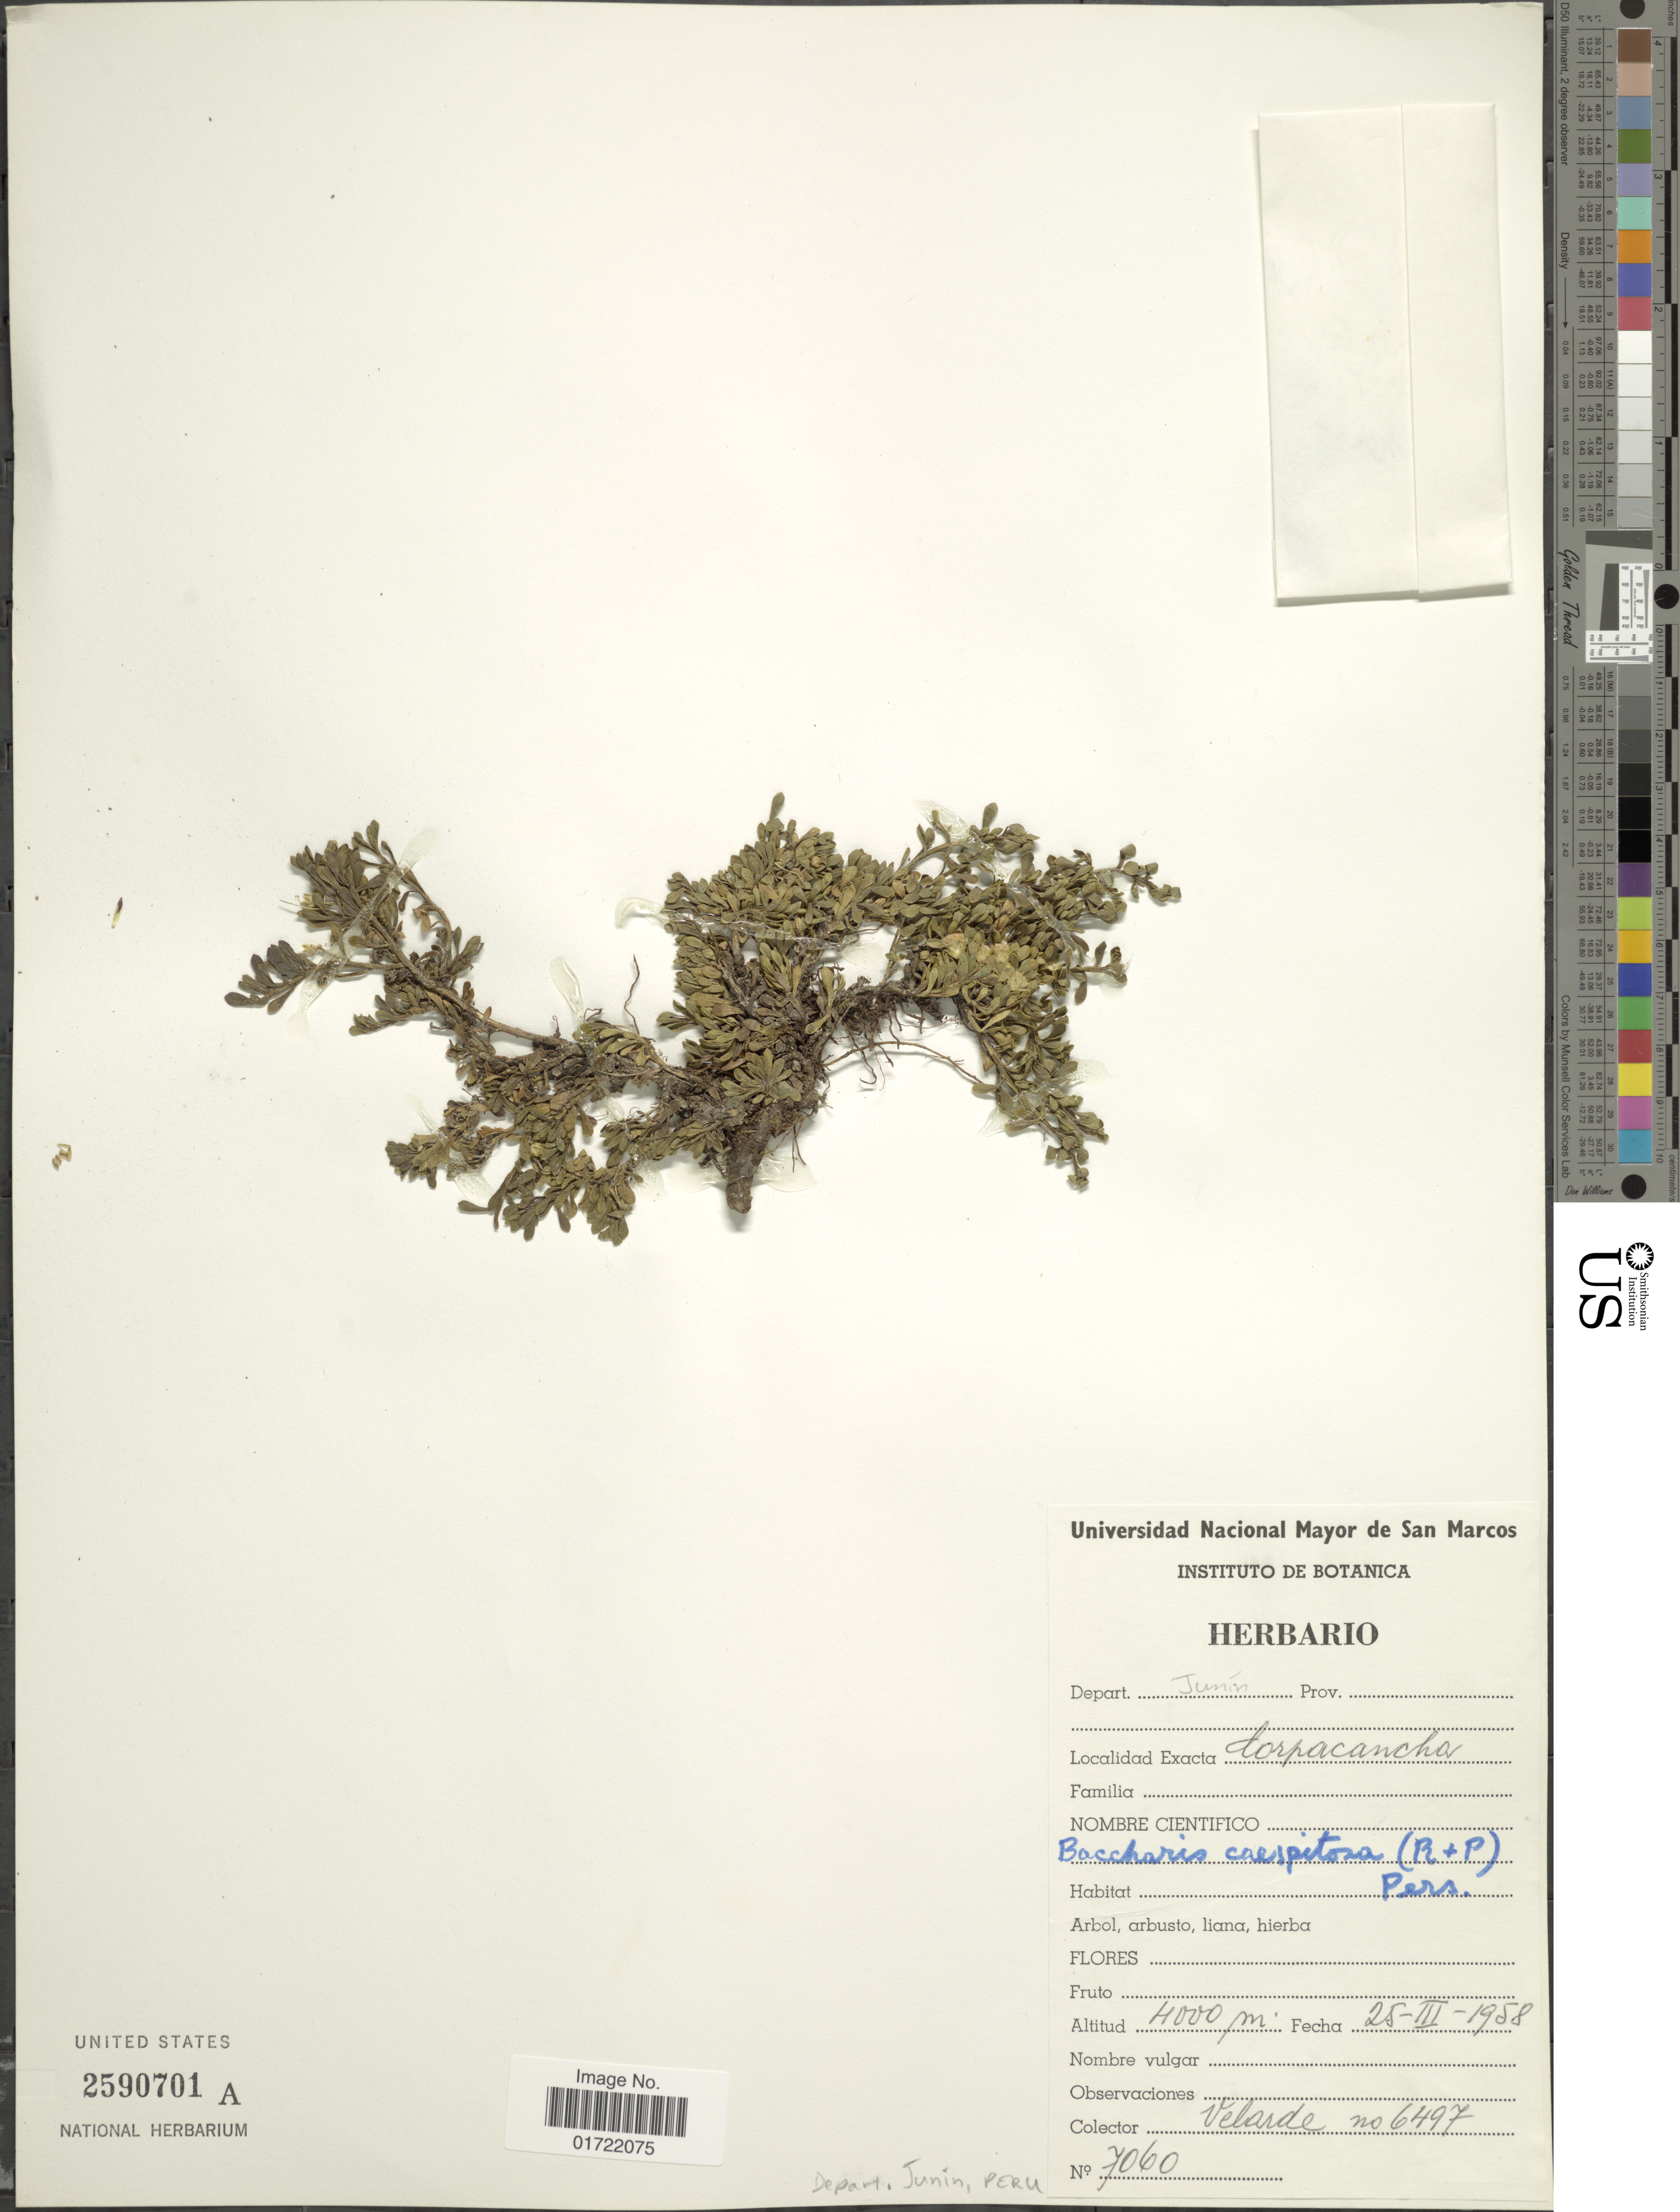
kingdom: Plantae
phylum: Tracheophyta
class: Magnoliopsida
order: Asterales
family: Asteraceae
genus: Baccharis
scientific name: Baccharis caespitosa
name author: (Ruiz & Pav.) Pers.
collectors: -. Velarde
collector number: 6497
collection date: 1958-03-25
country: Peru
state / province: Junín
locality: Corpacancha, Depart. Junín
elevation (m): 4000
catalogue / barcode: US 2590701A